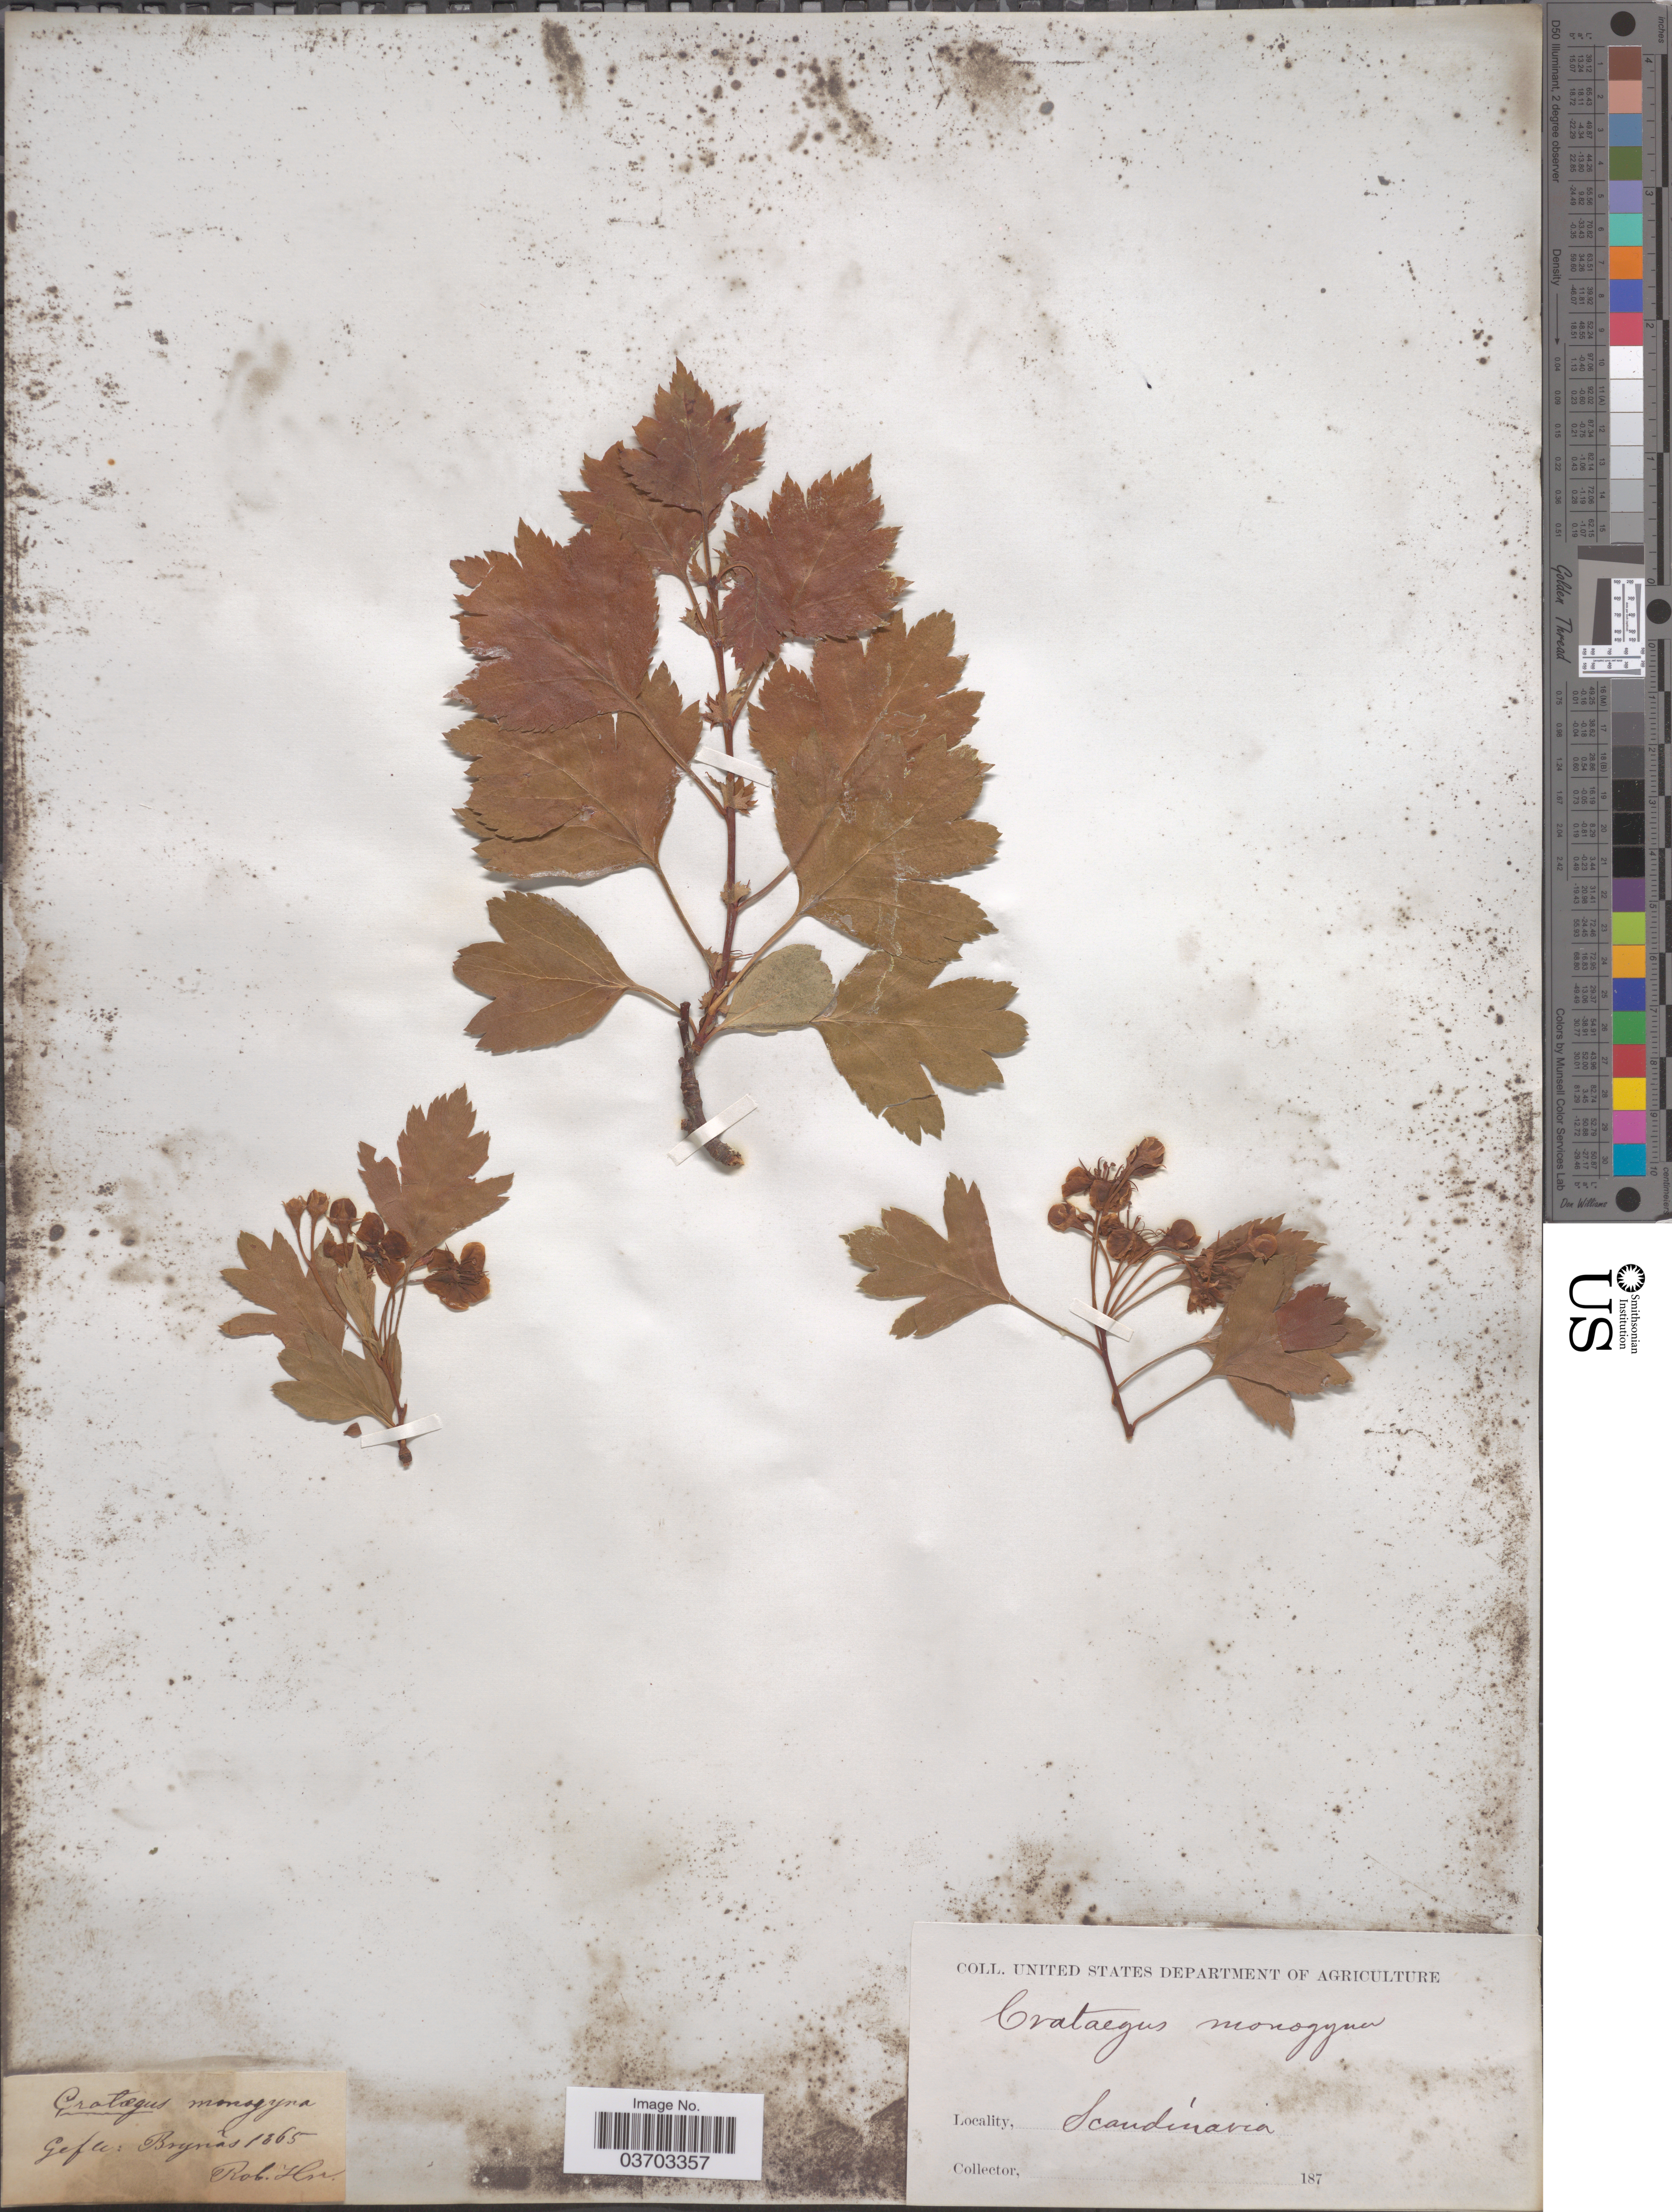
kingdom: Plantae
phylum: Tracheophyta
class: Magnoliopsida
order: Rosales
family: Rosaceae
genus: Crataegus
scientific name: Crataegus monogyna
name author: Lindin.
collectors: R. Hn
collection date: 1865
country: Sweden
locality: Scandinavia. Gefle: Brynãs.